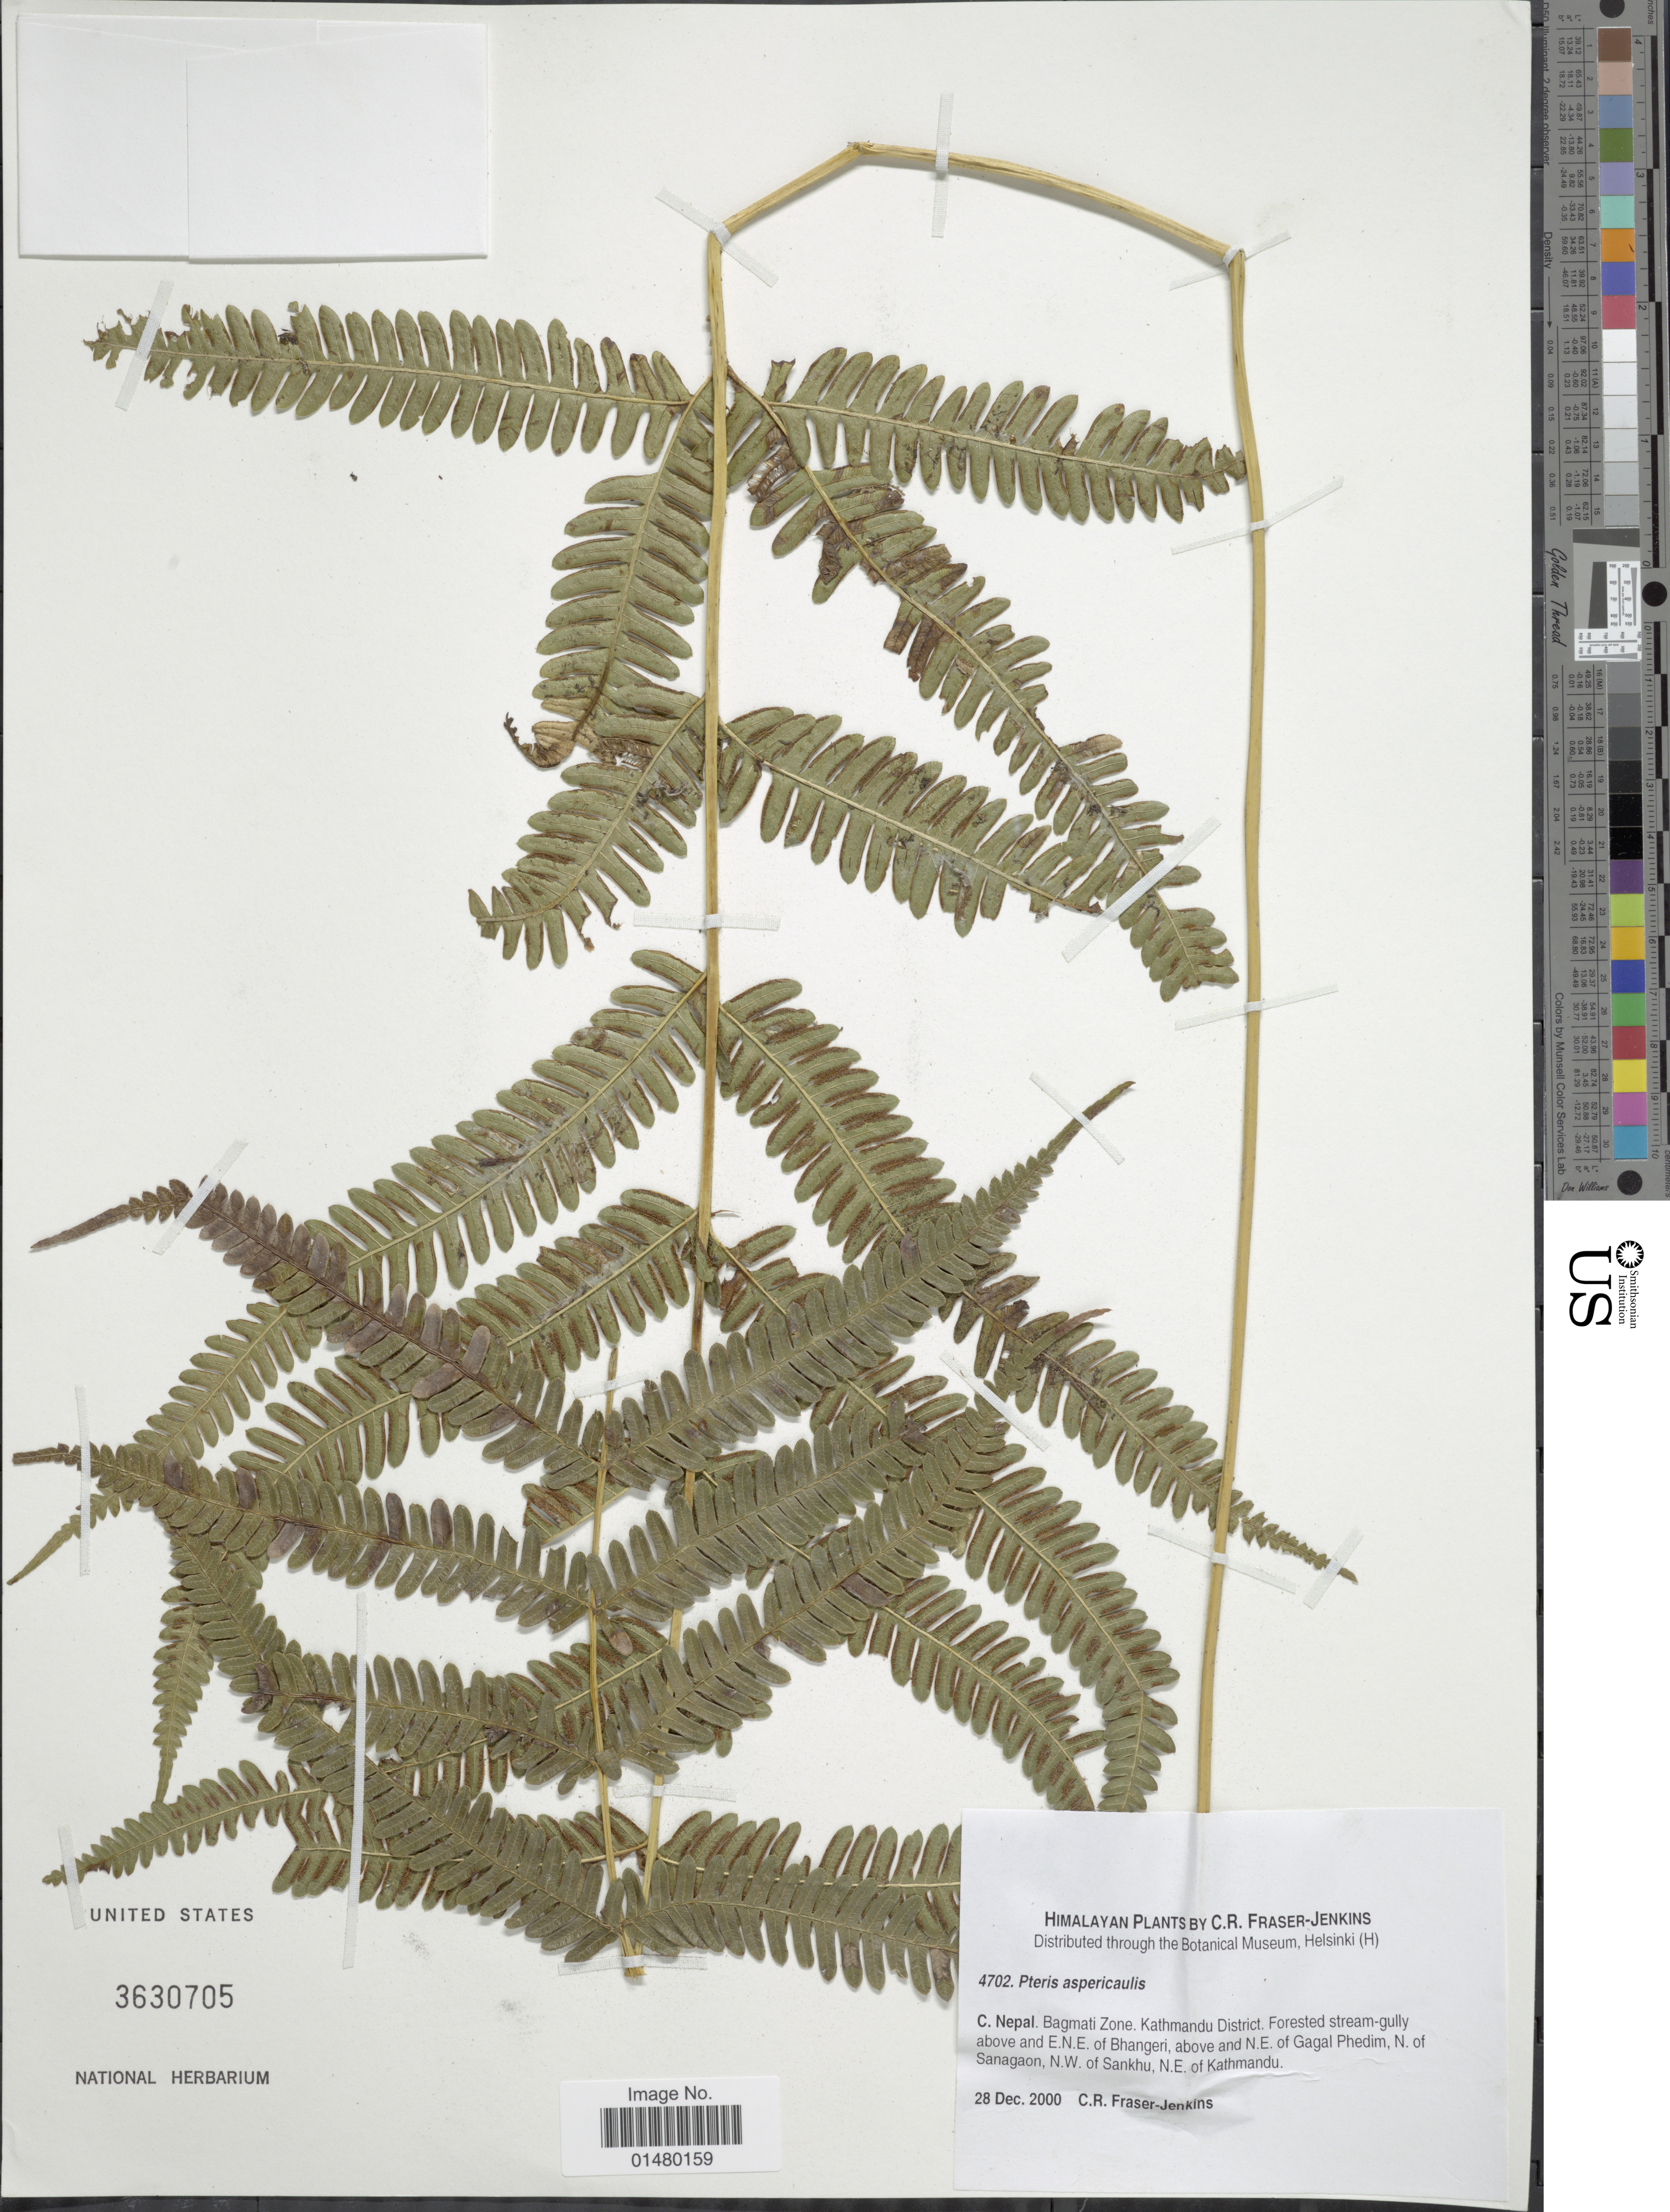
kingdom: Plantae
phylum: Tracheophyta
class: Polypodiopsida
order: Polypodiales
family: Pteridaceae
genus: Pteris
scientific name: Pteris aspericaulis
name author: Wall. ex Hieron.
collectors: C. R. Fraser-Jenkins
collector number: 4702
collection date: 2000-12-28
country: Nepal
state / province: Bagmati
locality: C Nepal. Bagmati Zone. Kathmandu District. Forested stream-gully above and E.N.E. of Bhangeri, above and N.E. of Gagal Phedim, N of Sanagaon, N.W. of Sankhu, N.E. of Kathmandu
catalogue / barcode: US 3630705